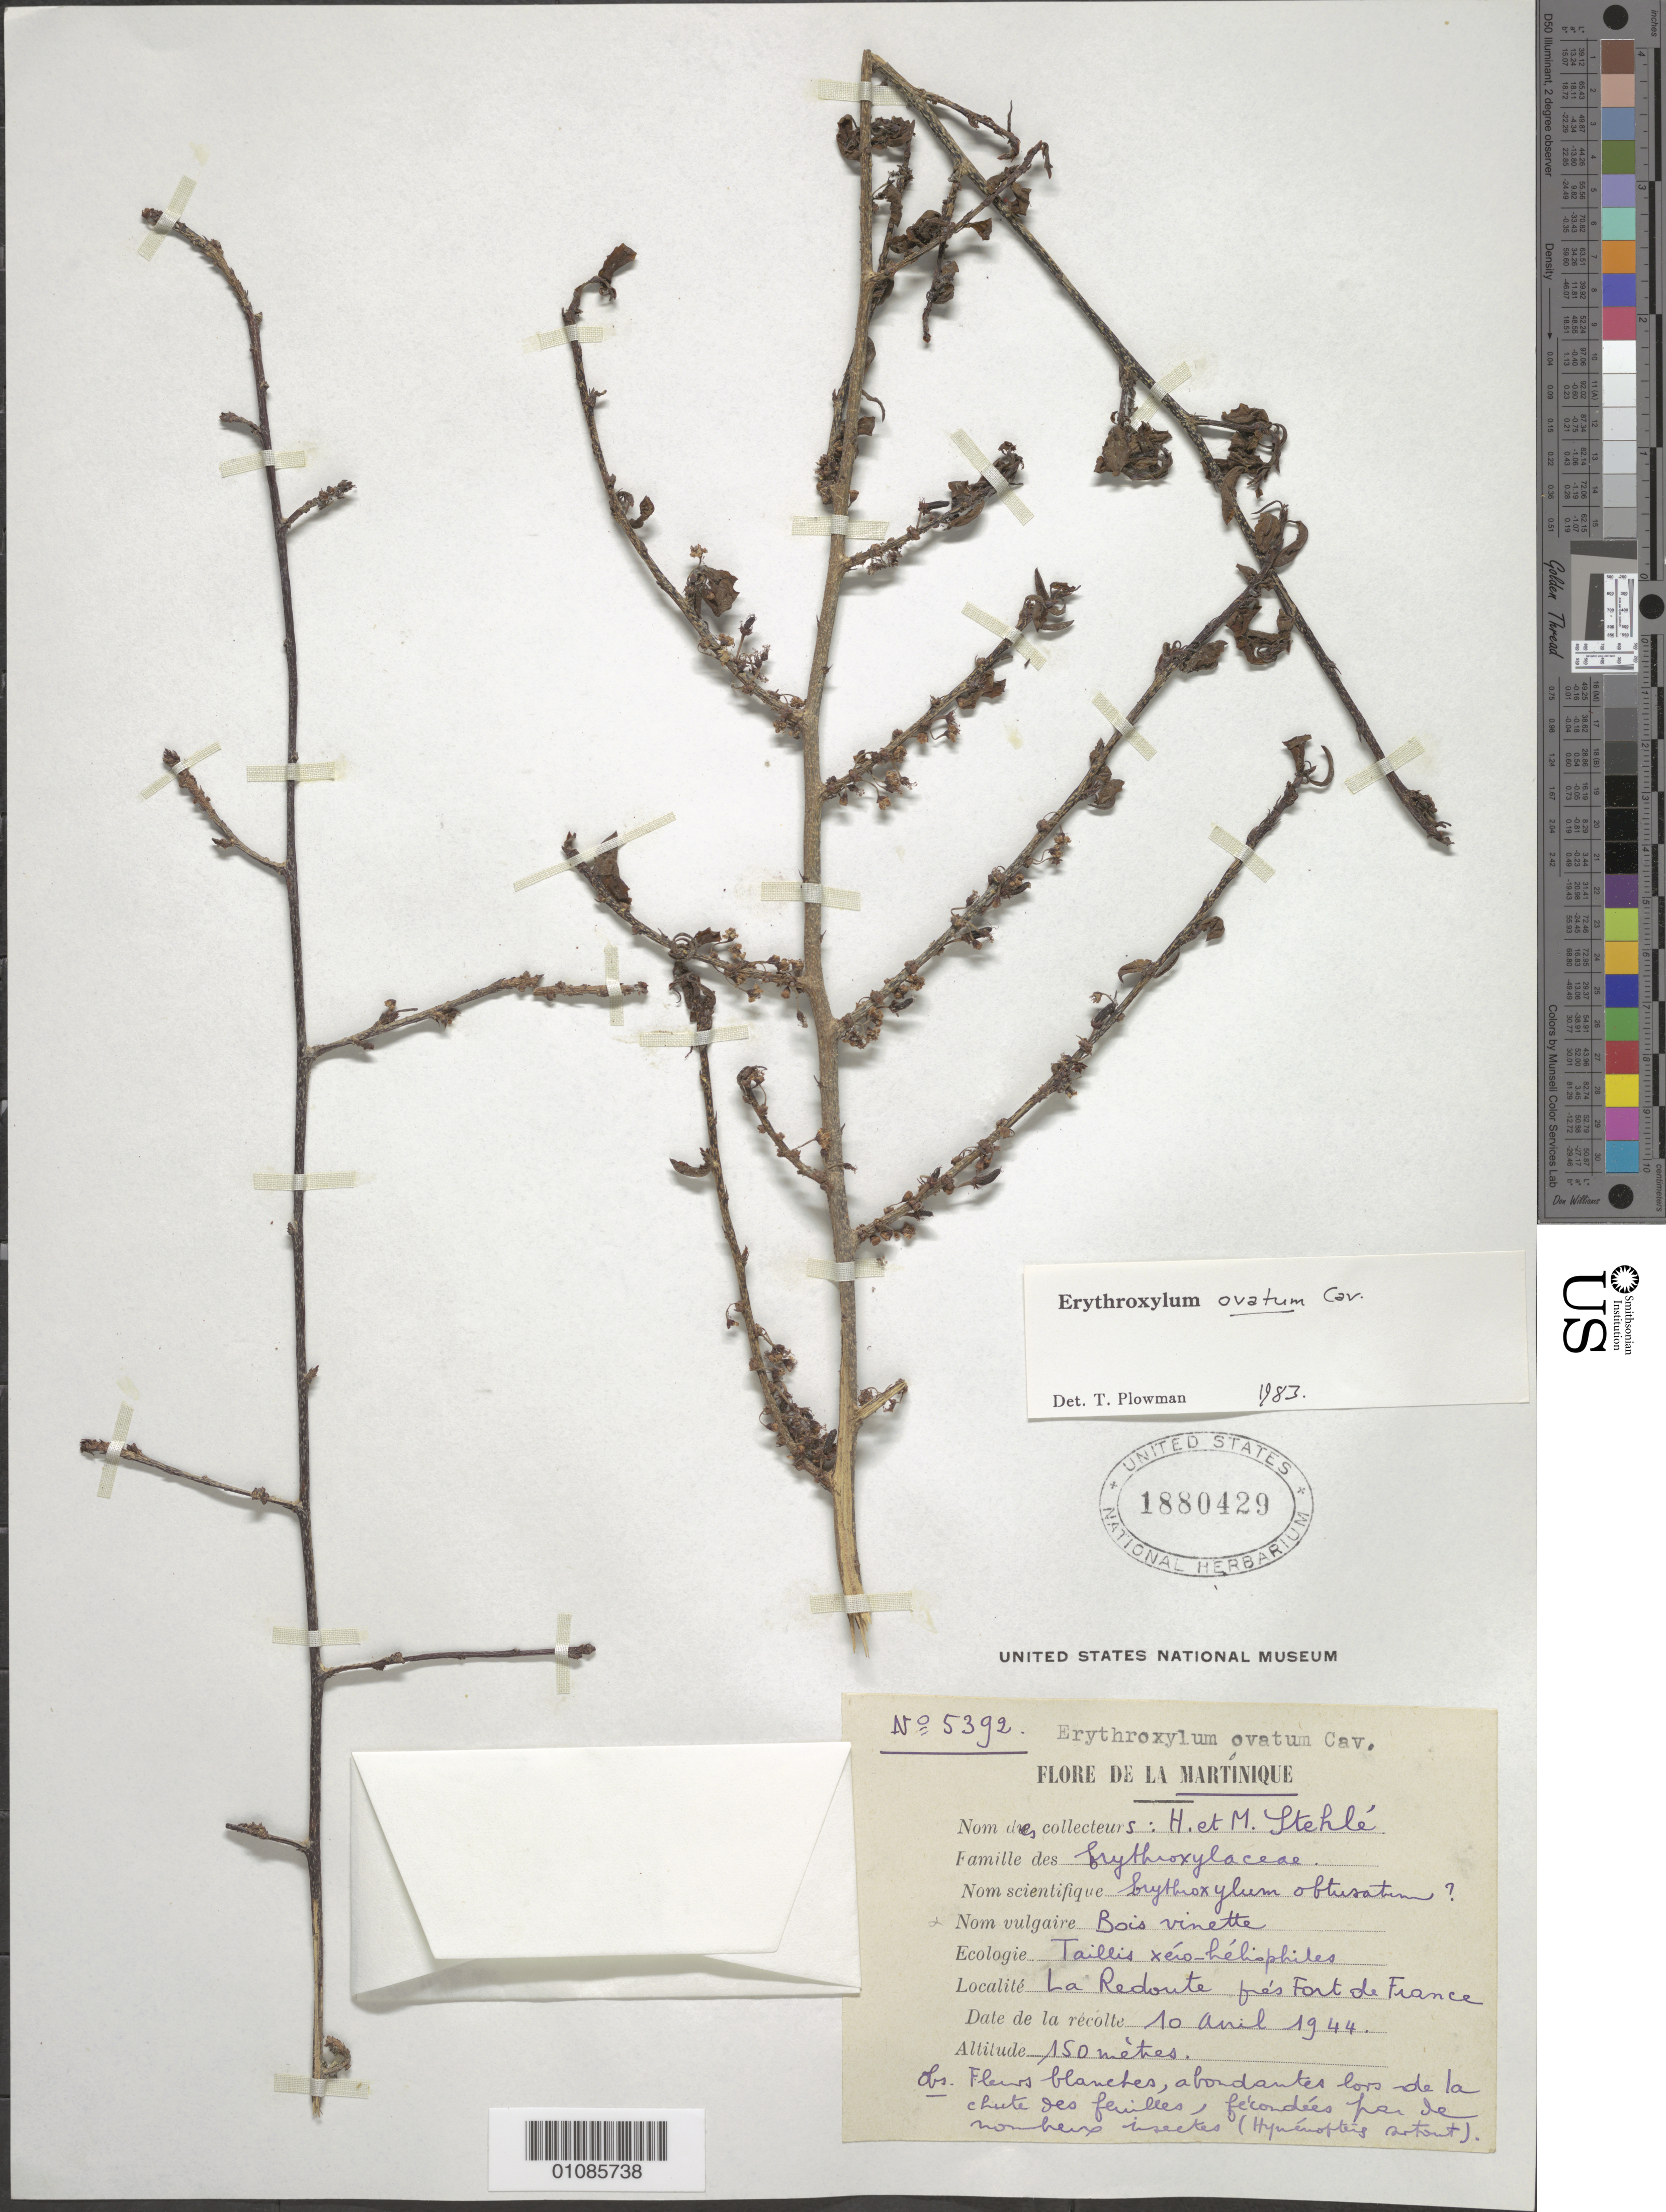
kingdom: Plantae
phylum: Tracheophyta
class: Magnoliopsida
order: Malpighiales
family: Erythroxylaceae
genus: Erythroxylum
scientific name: Erythroxylum ovatum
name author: Cav.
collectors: H. Stehlé & M. Stehlé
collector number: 5392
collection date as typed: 10 Apr 1944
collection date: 1944-04-10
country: Martinique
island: Martinique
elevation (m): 150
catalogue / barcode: US 1880429